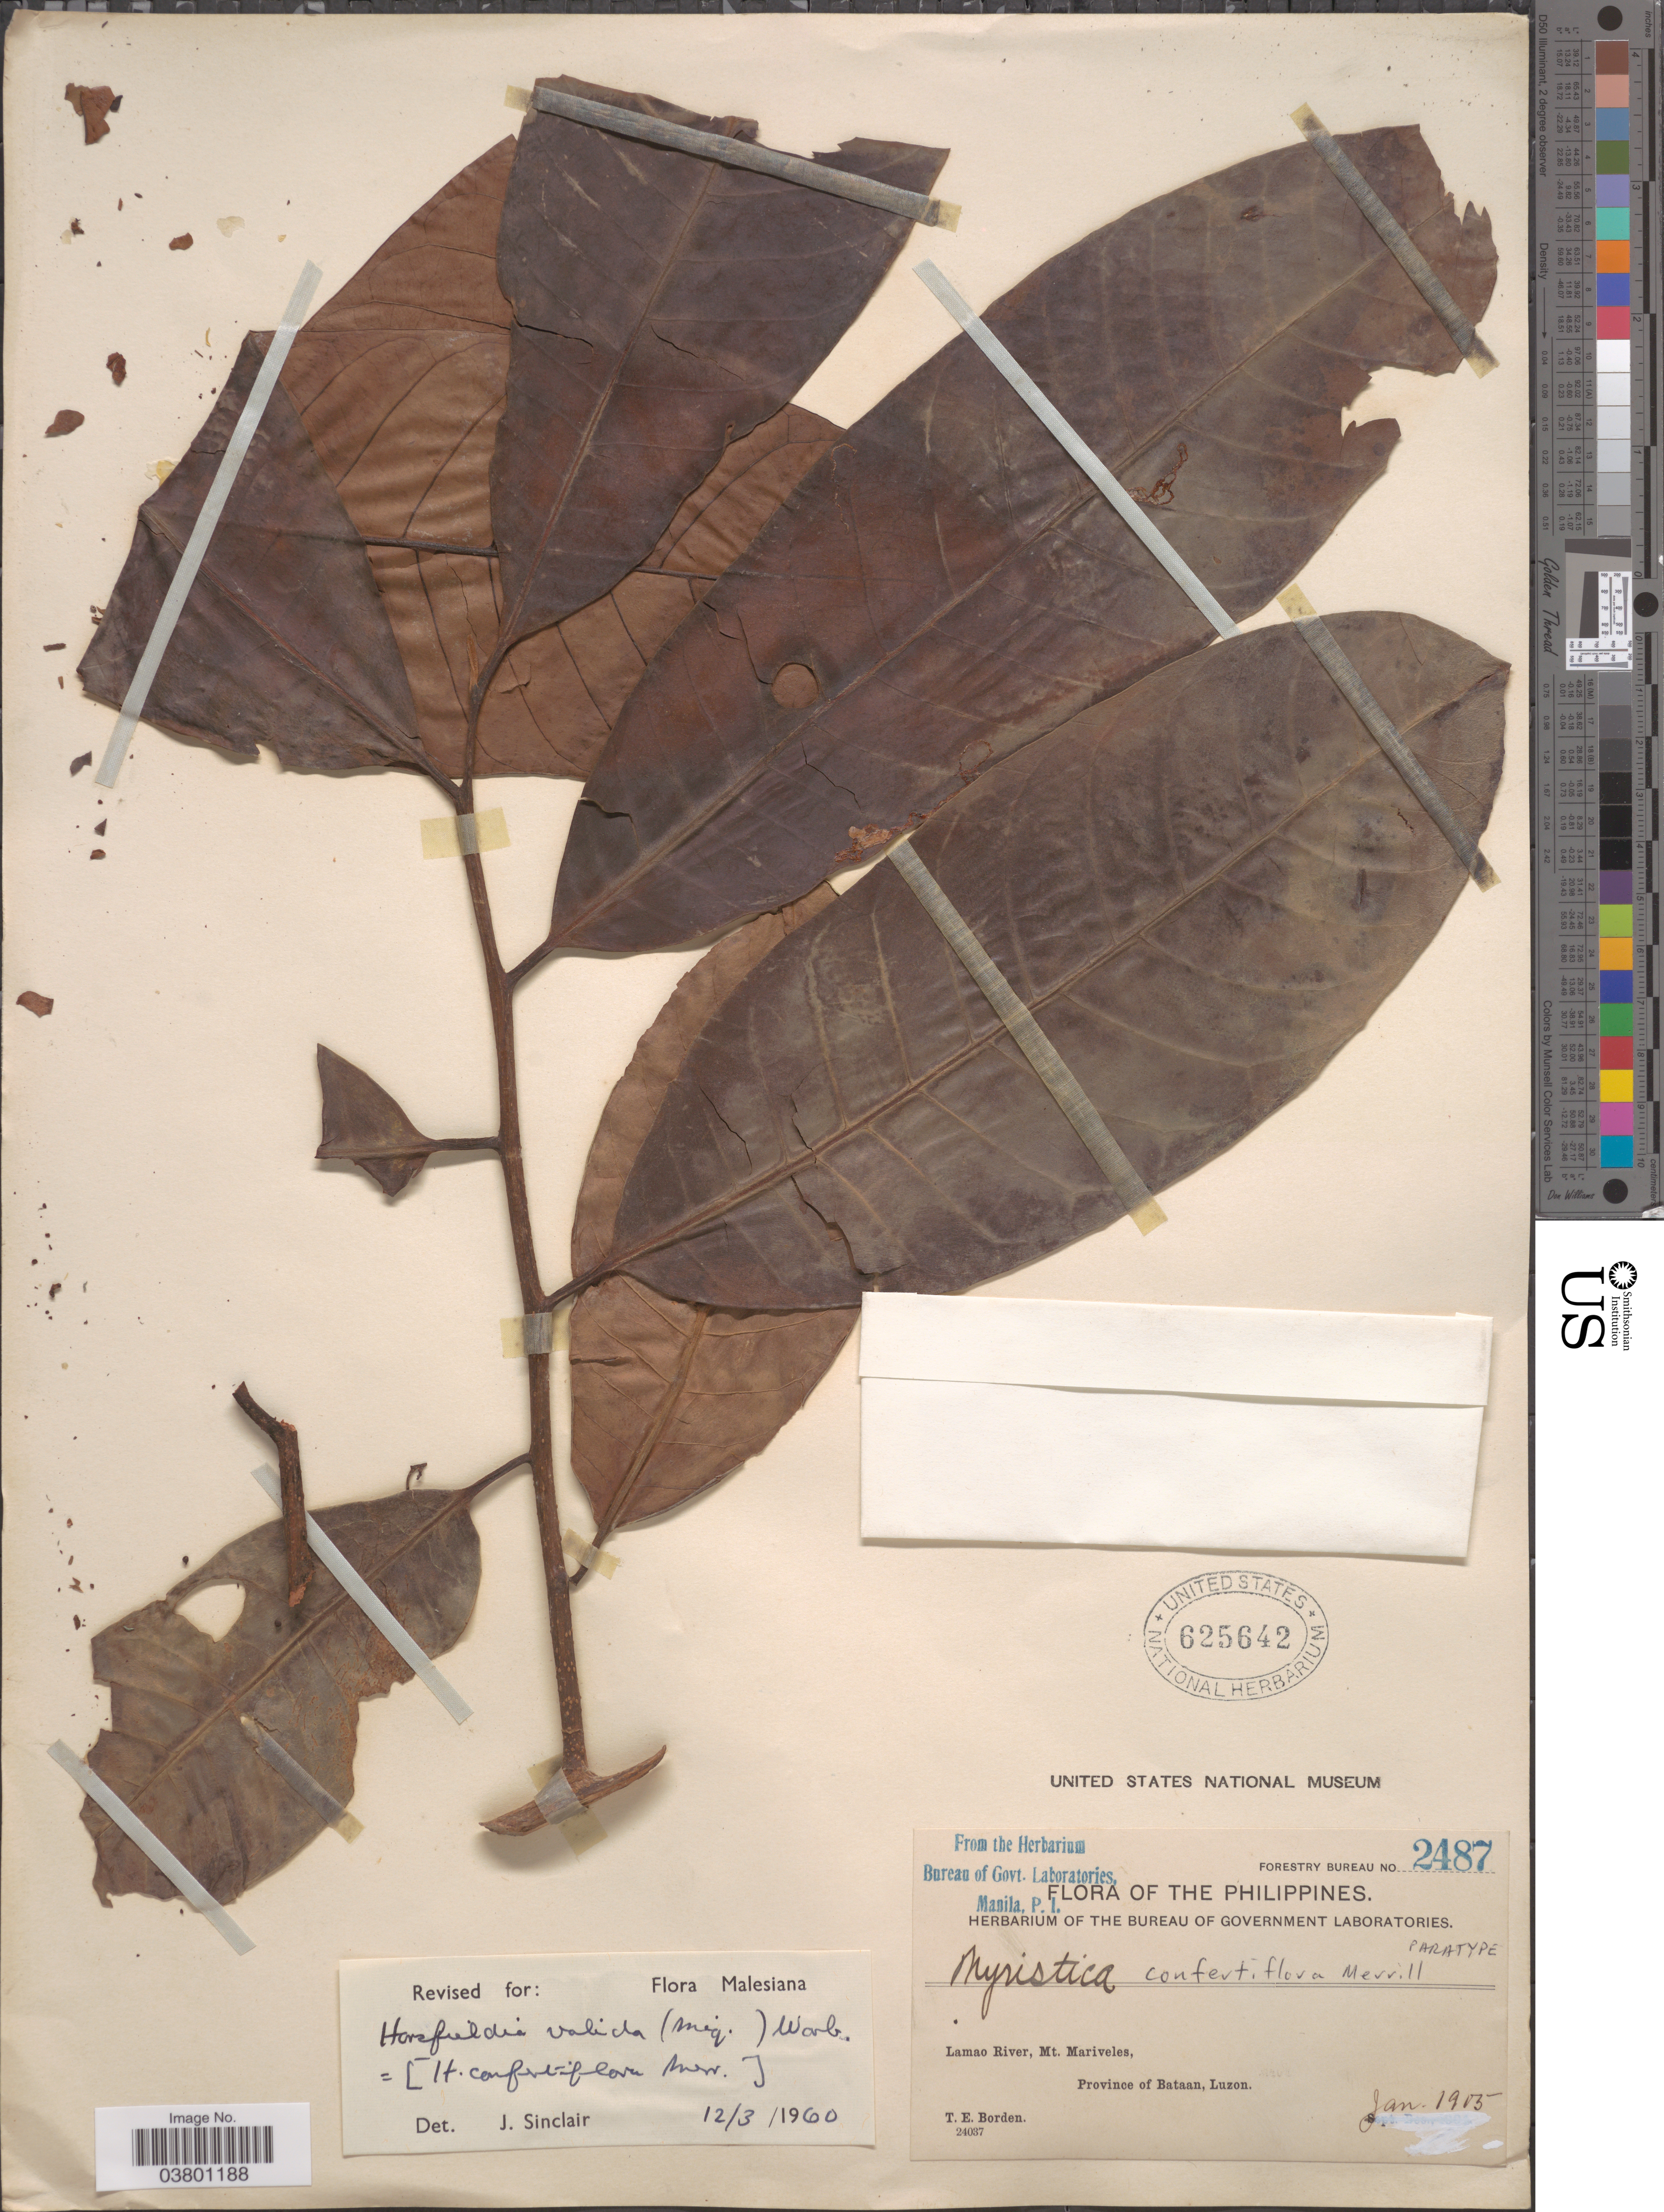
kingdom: Plantae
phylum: Tracheophyta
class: Magnoliopsida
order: Magnoliales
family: Myristicaceae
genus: Horsfieldia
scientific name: Horsfieldia costulata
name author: (Miq.) Warb.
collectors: T. E. Borden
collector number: Forestry Bureau 2487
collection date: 1905-01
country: Philippines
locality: Lamao River, Mt. Mariveles, Province of Bataan, Luzon.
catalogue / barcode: US 625642